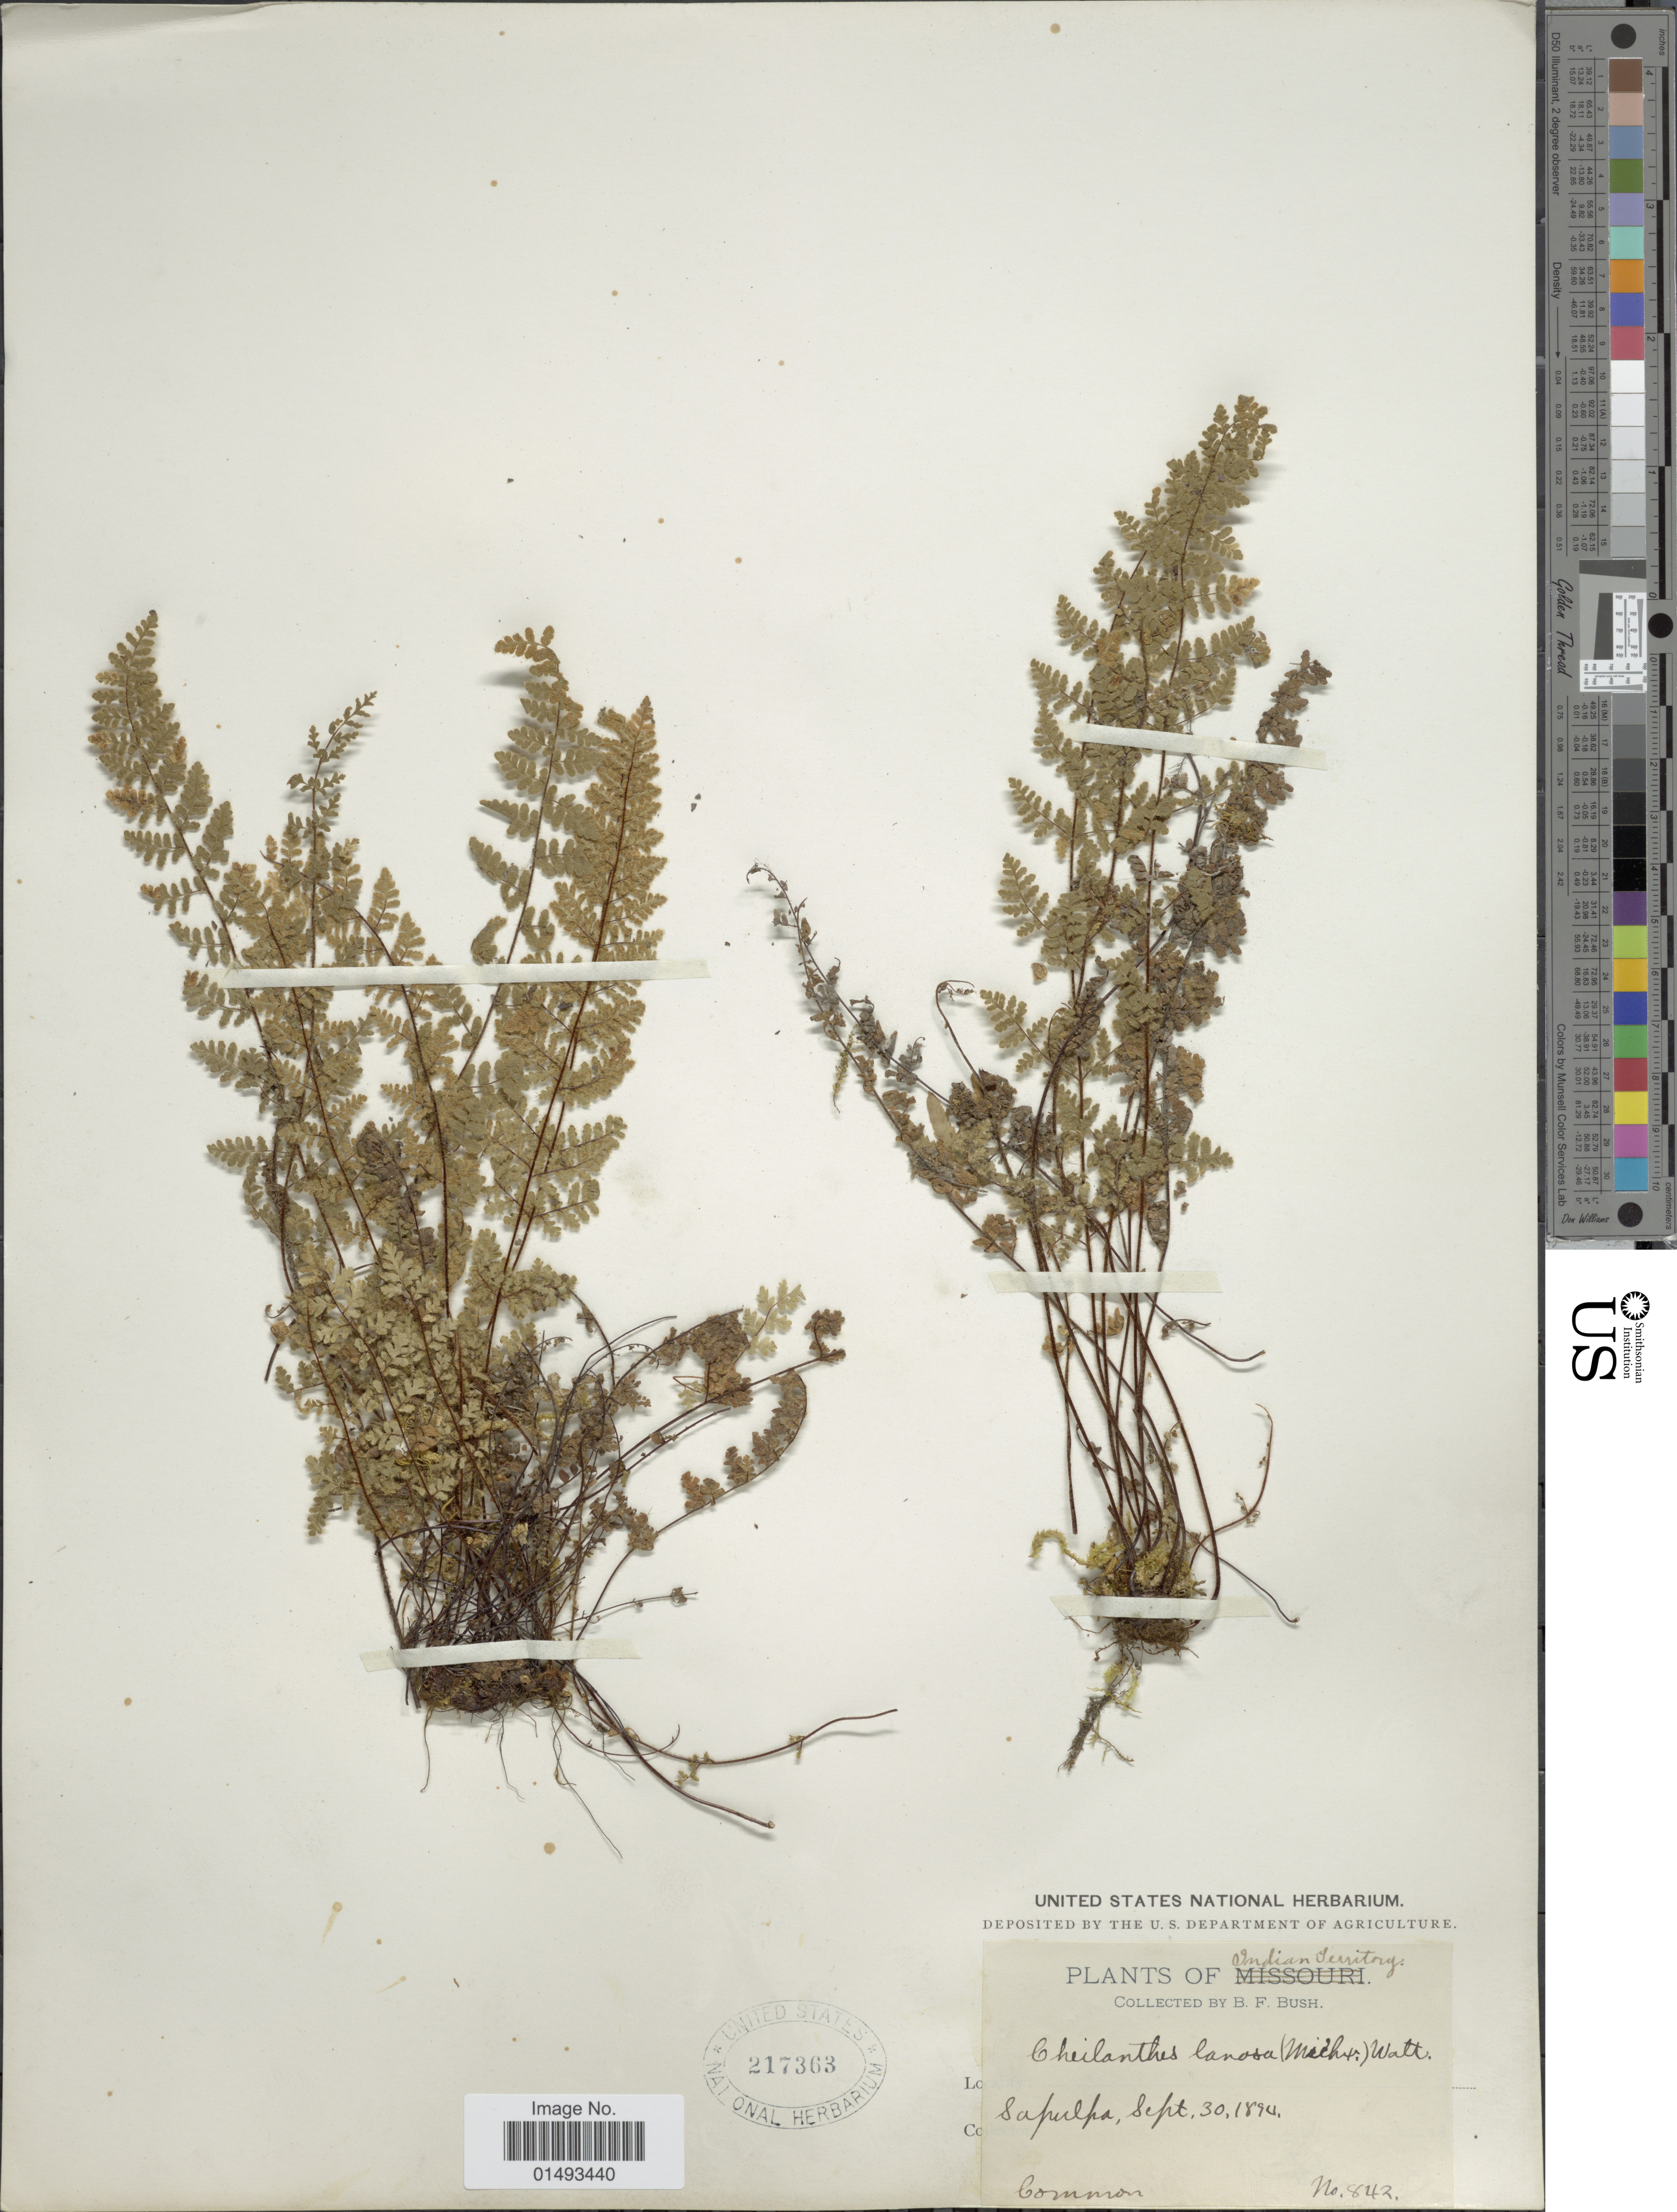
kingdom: Plantae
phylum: Tracheophyta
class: Polypodiopsida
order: Polypodiales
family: Pteridaceae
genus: Myriopteris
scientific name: Myriopteris lanosa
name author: (Michx.) Grusz & Windham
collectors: B. F. Bush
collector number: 842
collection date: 1894-09-30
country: United States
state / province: Oklahoma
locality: Plants of Indian Country, Sapulpa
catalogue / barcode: US 217363